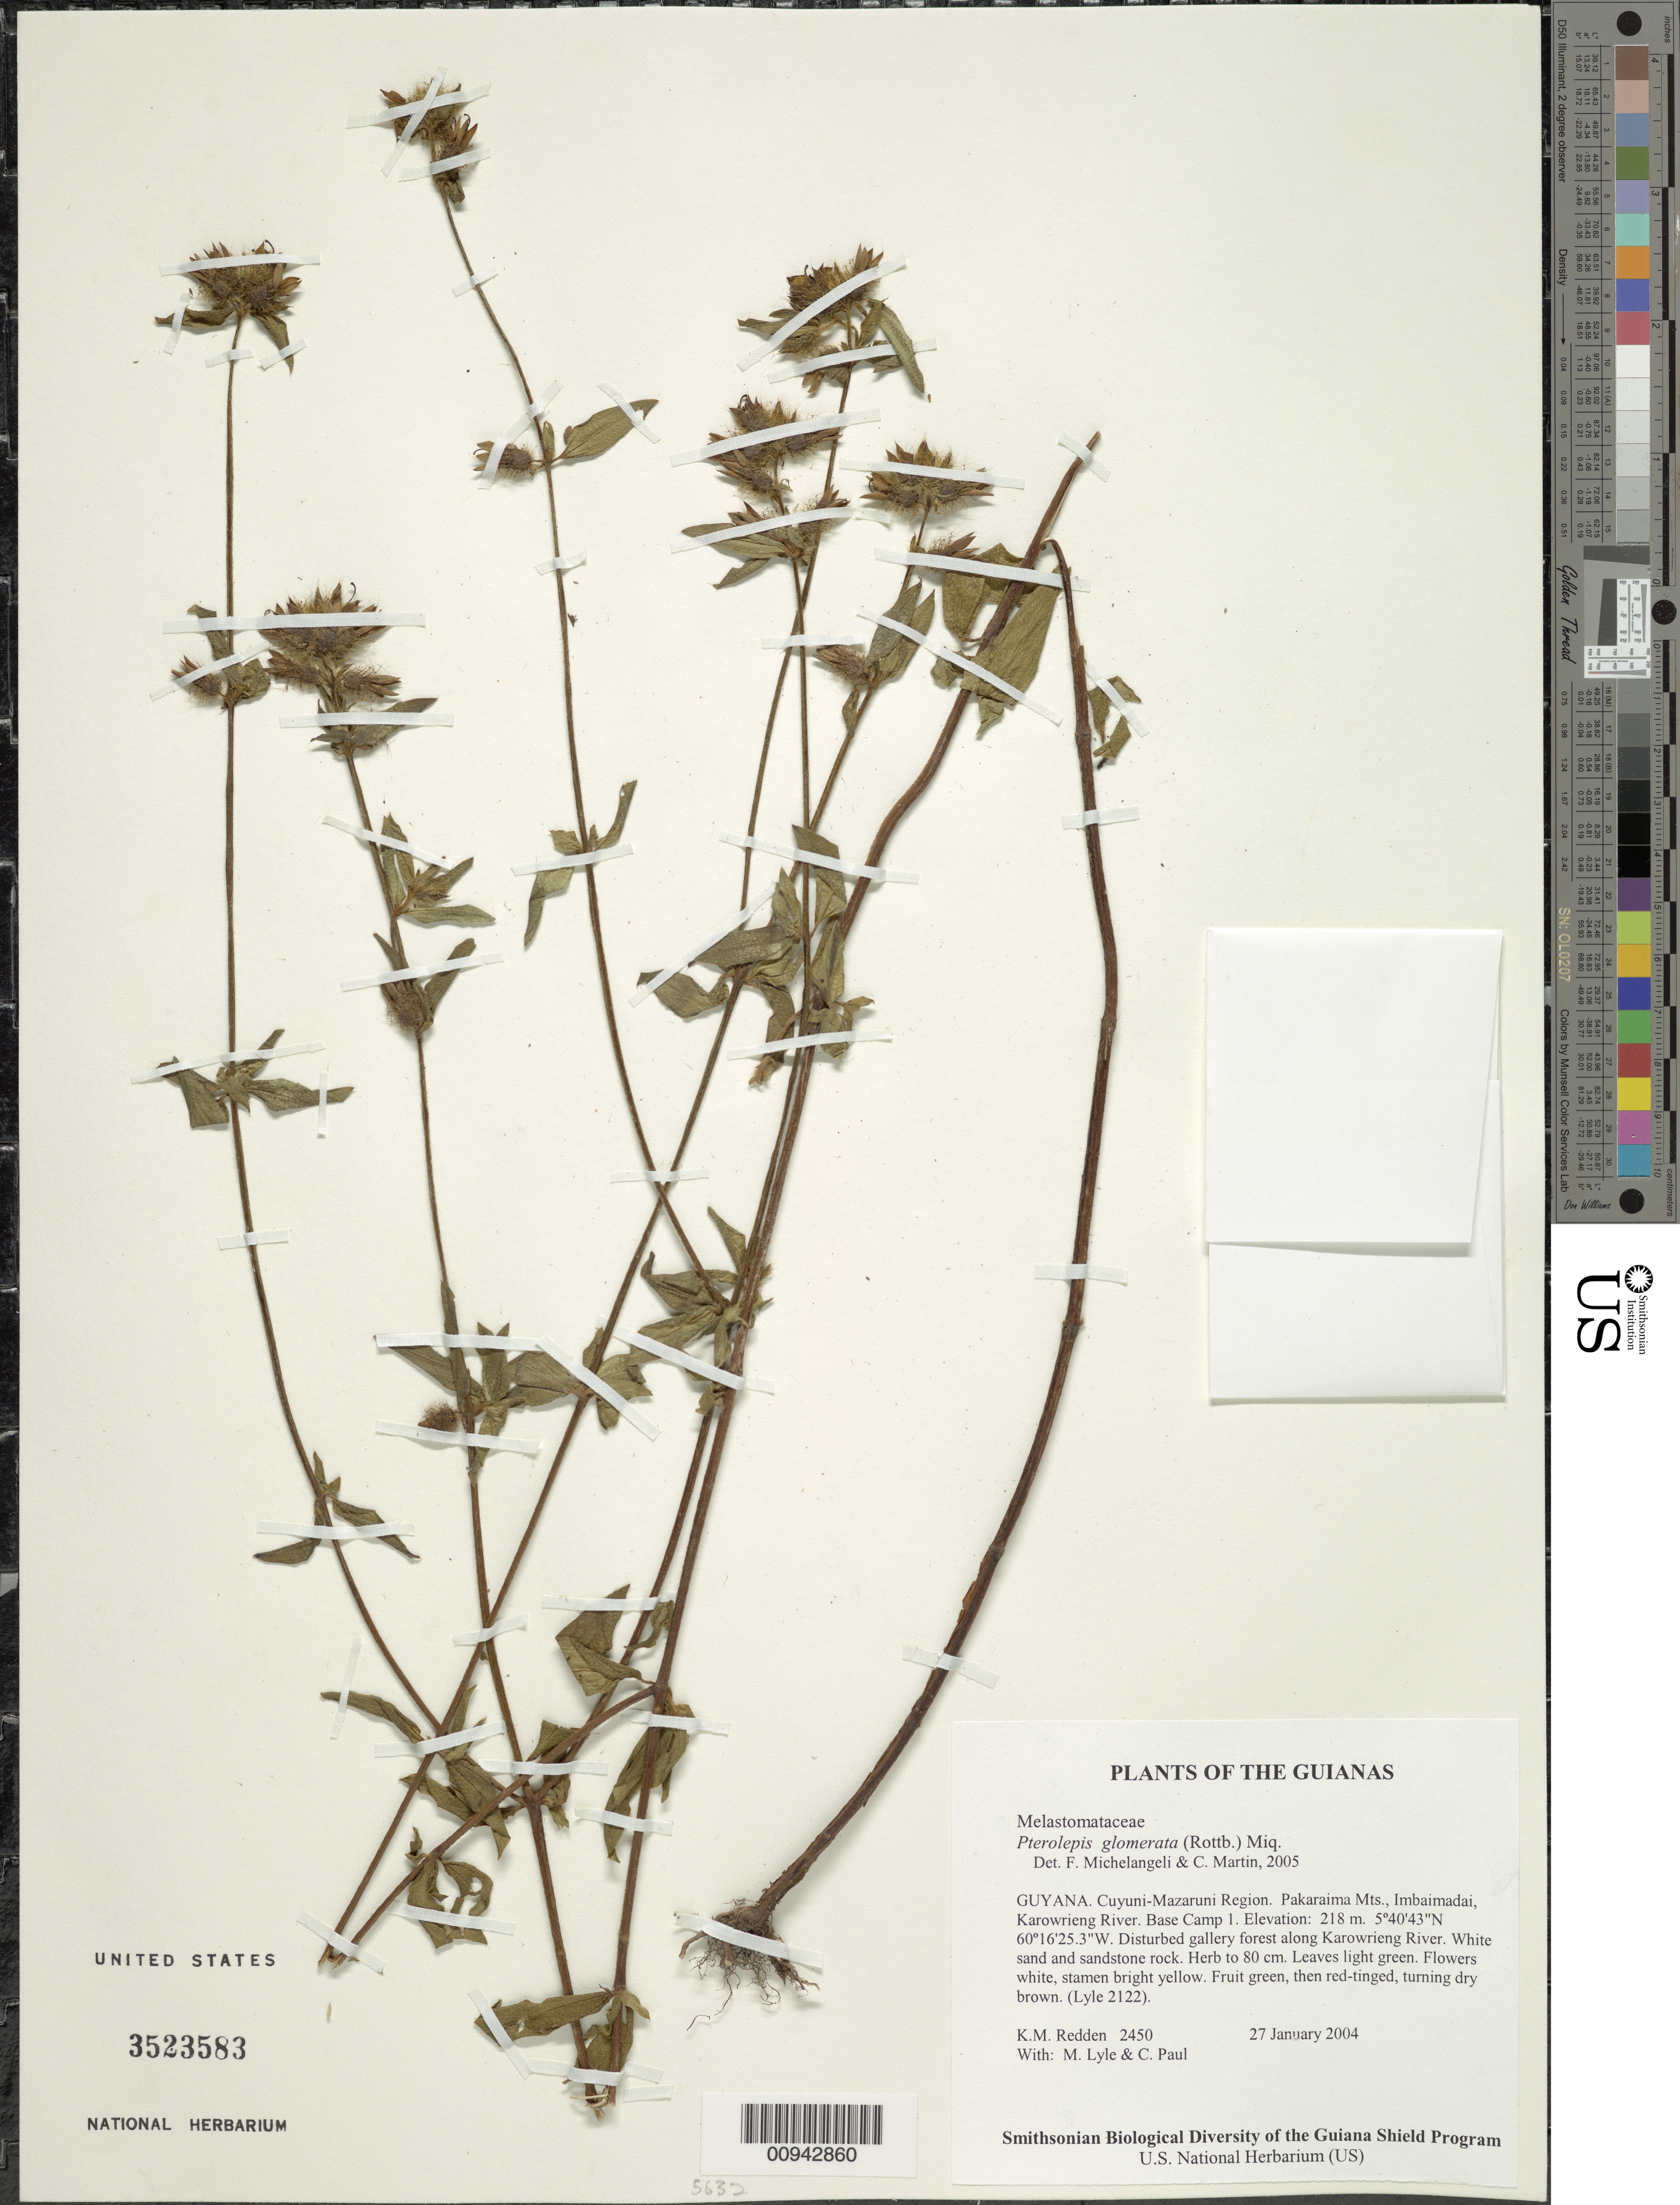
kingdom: Plantae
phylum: Tracheophyta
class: Magnoliopsida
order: Myrtales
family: Melastomataceae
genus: Pterolepis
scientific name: Pterolepis glomerata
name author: (Rottb.) Miq.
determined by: Michelangeli, F. A.; Martin, C.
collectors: K. M. Redden, M. Lyle & C. Paul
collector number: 2450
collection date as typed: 27 January 2004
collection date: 2004-01-27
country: Guyana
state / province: Cuyuni-Mazaruni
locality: Pakaraima Mts., Imbaimadai, Karowrieng River. Base Camp 1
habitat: Disturbed gallery forest along Karowrieng River. White sand and sandstone rock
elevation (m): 218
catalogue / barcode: US 3523583